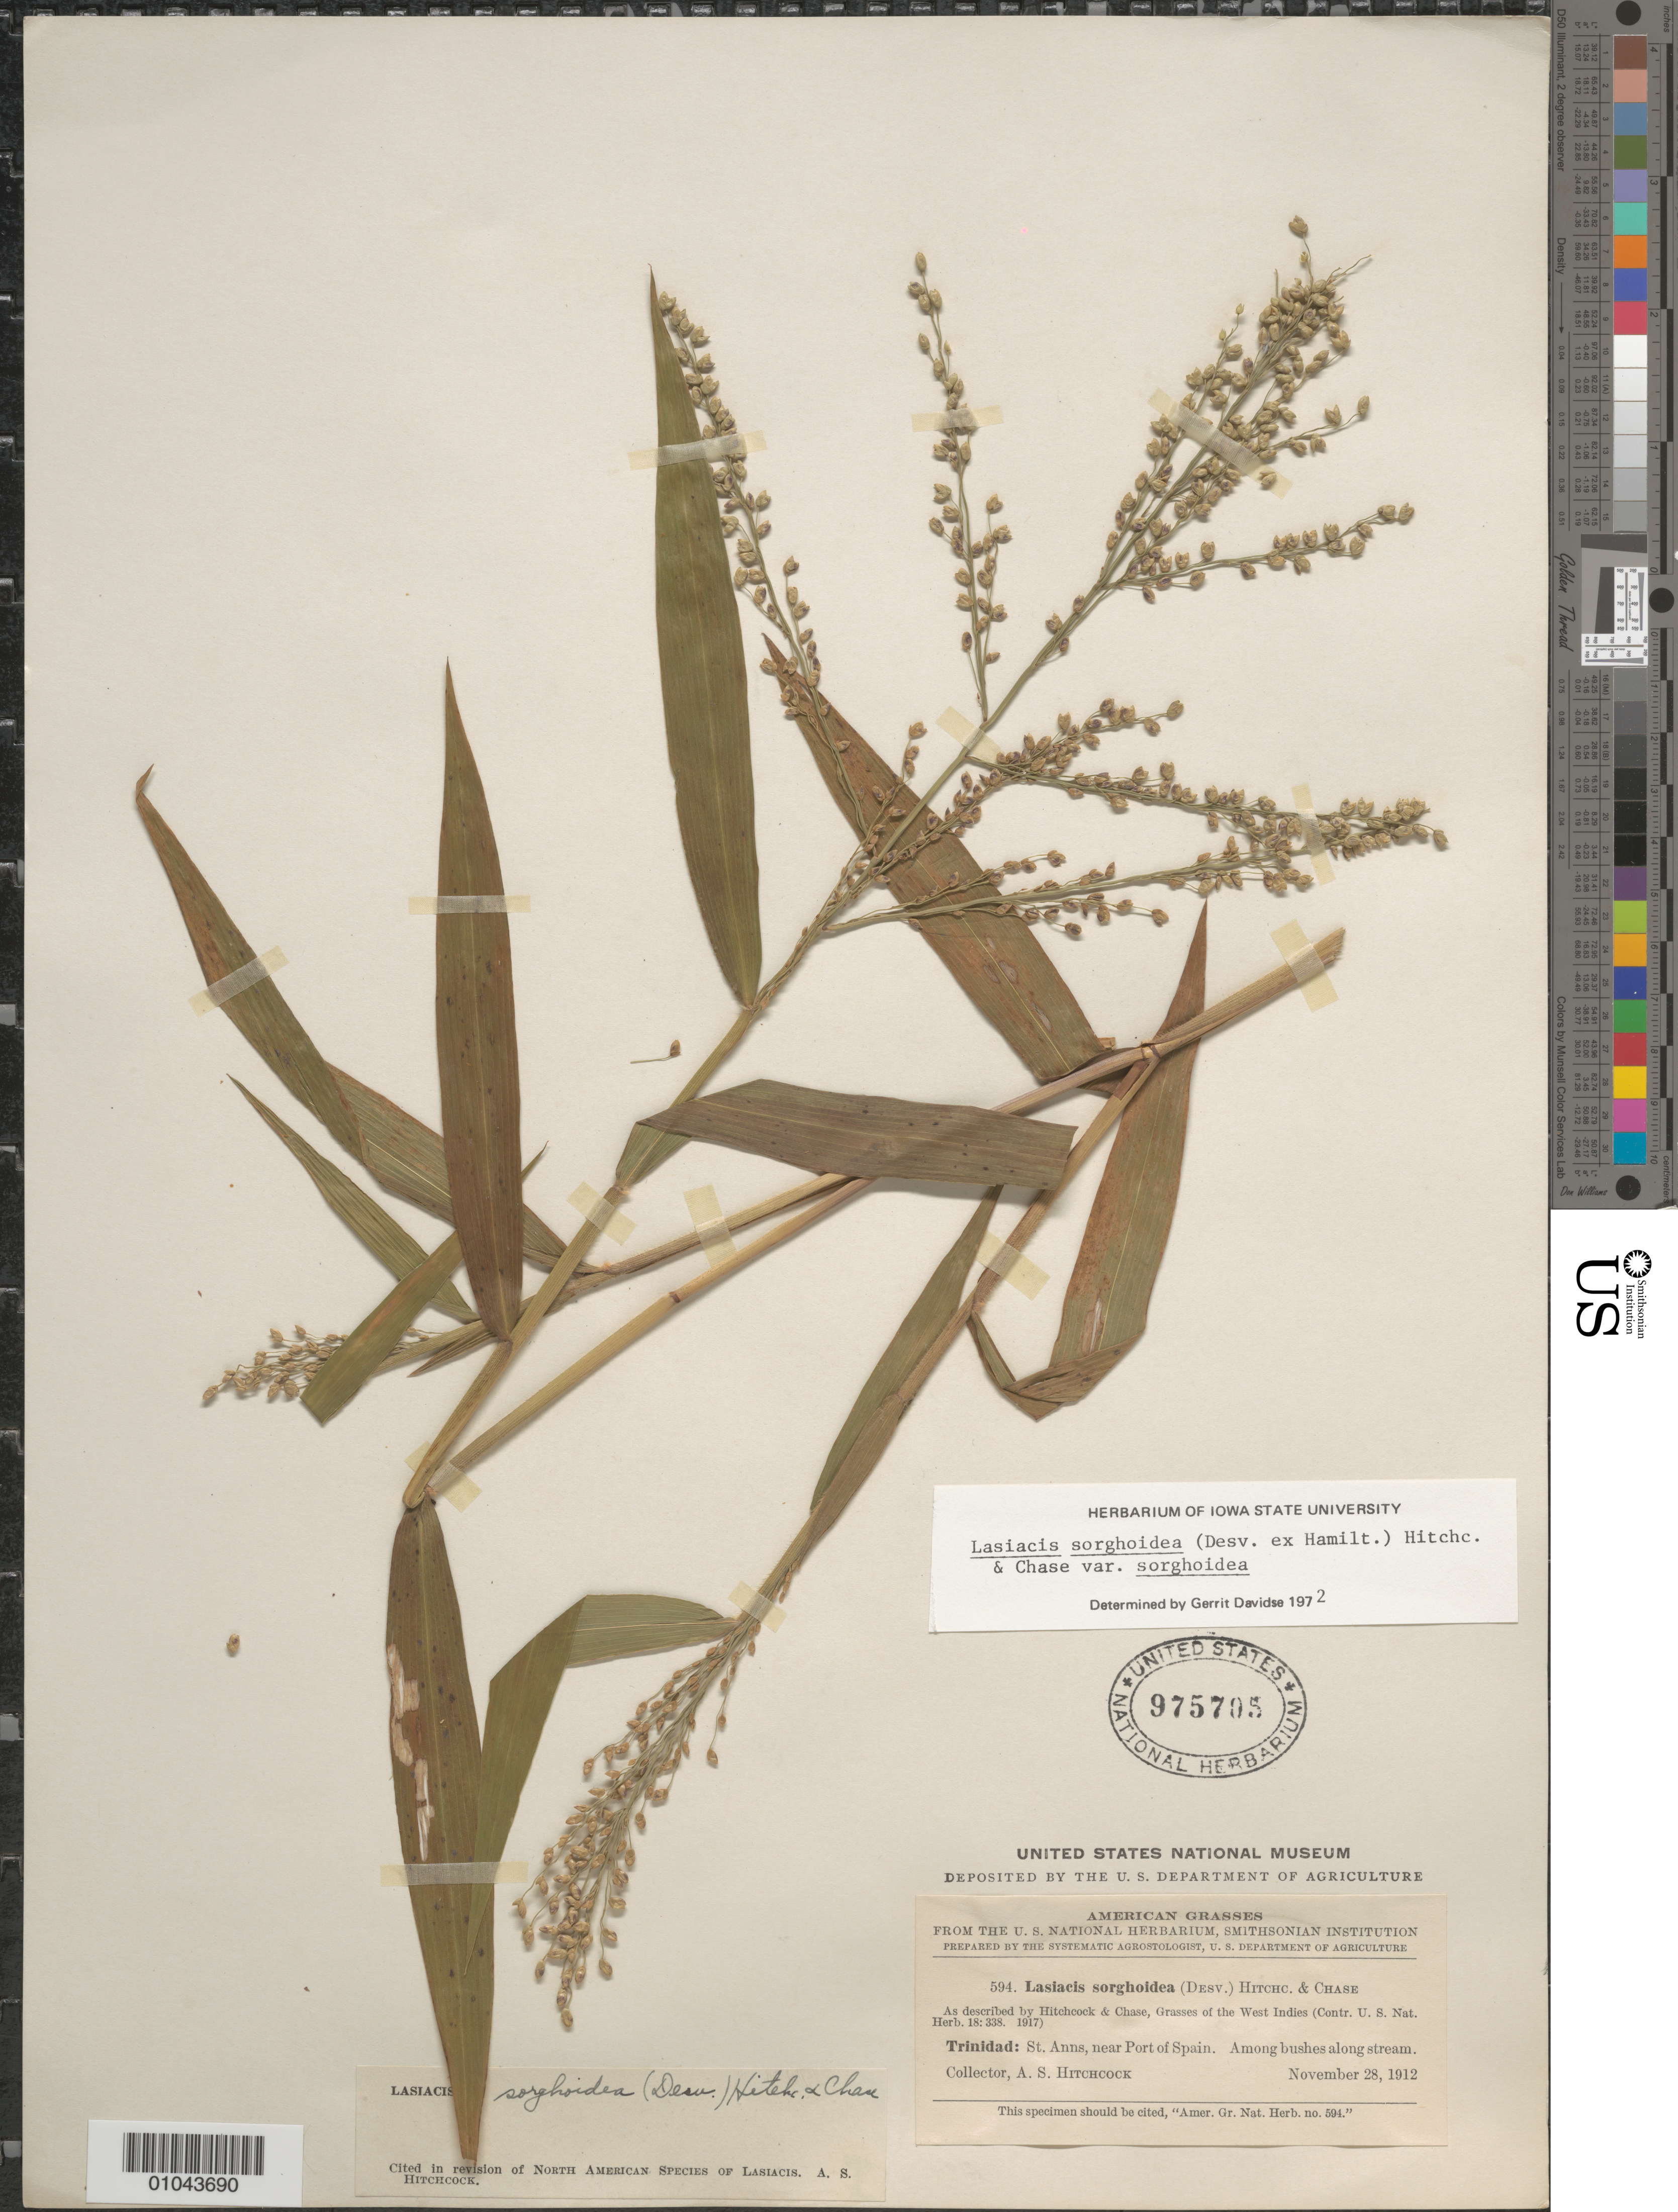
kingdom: Plantae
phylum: Tracheophyta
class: Liliopsida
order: Poales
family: Poaceae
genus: Lasiacis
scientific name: Lasiacis sorghoidea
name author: (Desv. ex Ham.) Hitchc. & Chase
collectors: A. S. Hitchcock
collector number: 594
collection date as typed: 28 Nov 1912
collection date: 1912-11-28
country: Trinidad and Tobago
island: Trinidad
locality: St. Anns, near Port of Spain, among bushes along stream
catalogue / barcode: US 975705